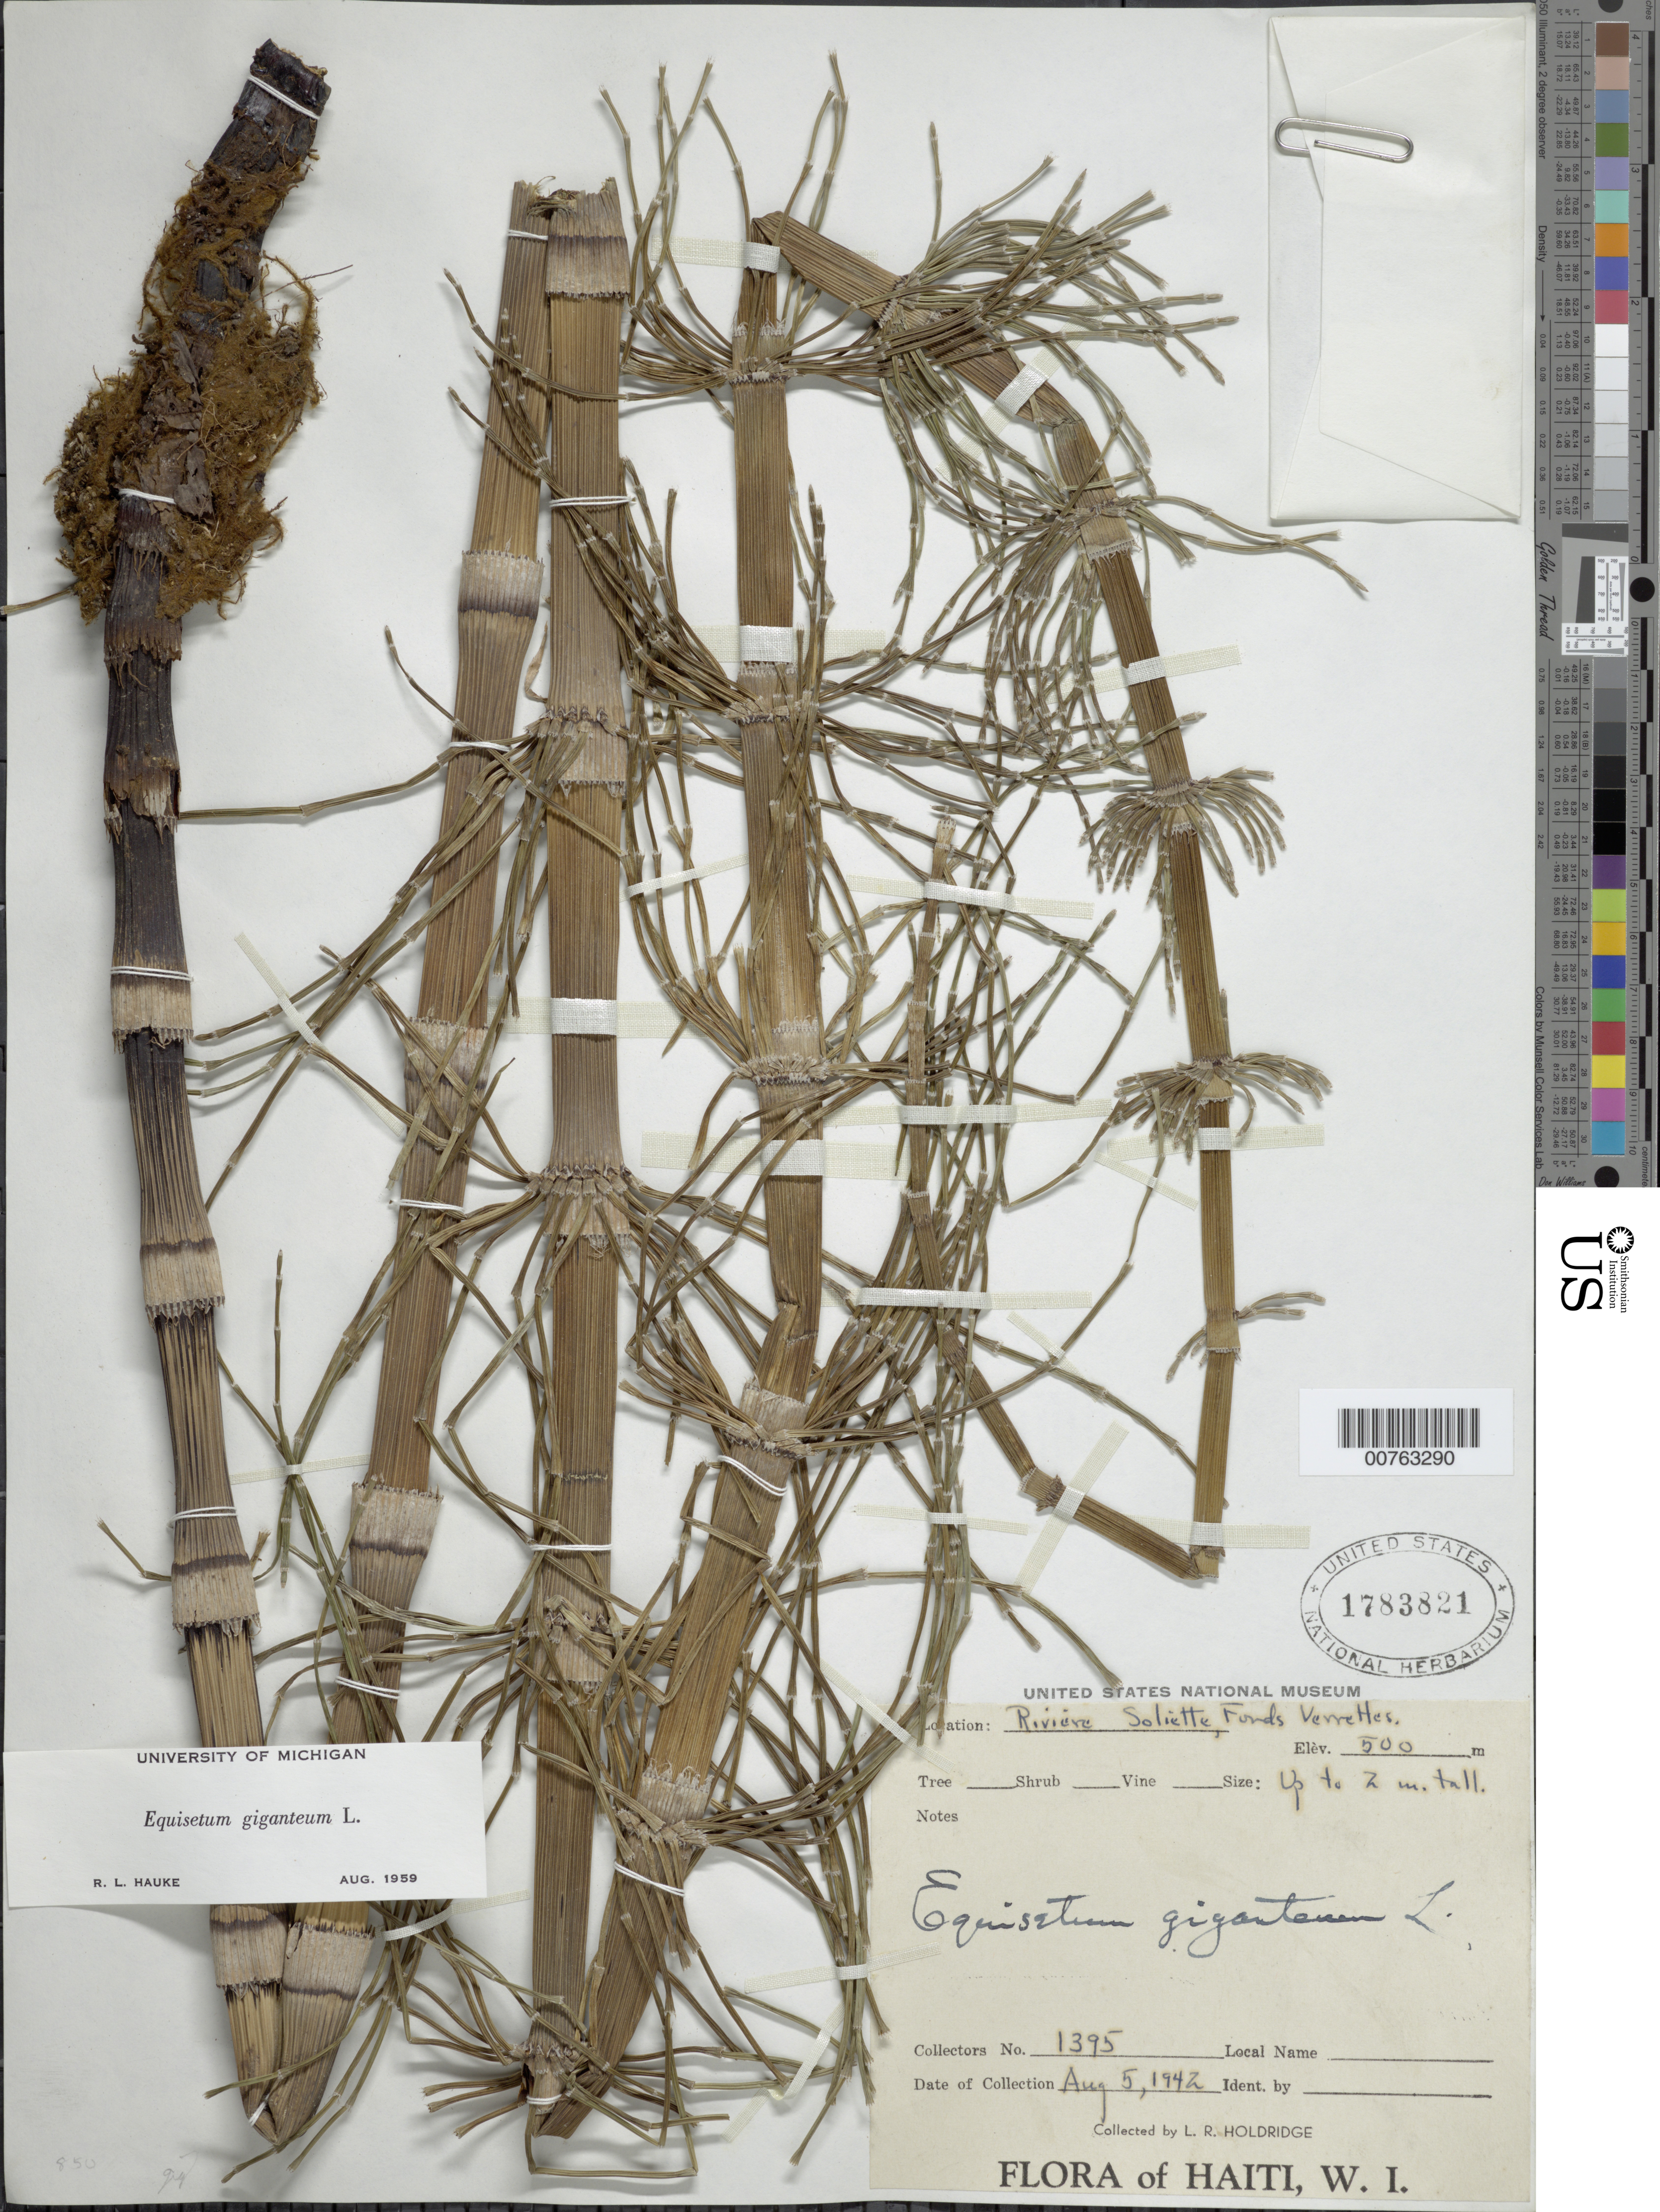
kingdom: Plantae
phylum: Tracheophyta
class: Polypodiopsida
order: Equisetales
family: Equisetaceae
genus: Equisetum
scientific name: Equisetum giganteum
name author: L.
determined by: Hauke, R. L.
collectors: L. Holdridge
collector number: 1395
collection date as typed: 05 Aug 1942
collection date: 1942-08-05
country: Haiti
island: Hispaniola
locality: Riviere Soliette, Fonds Verrettes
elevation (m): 500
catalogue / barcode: US 1783821